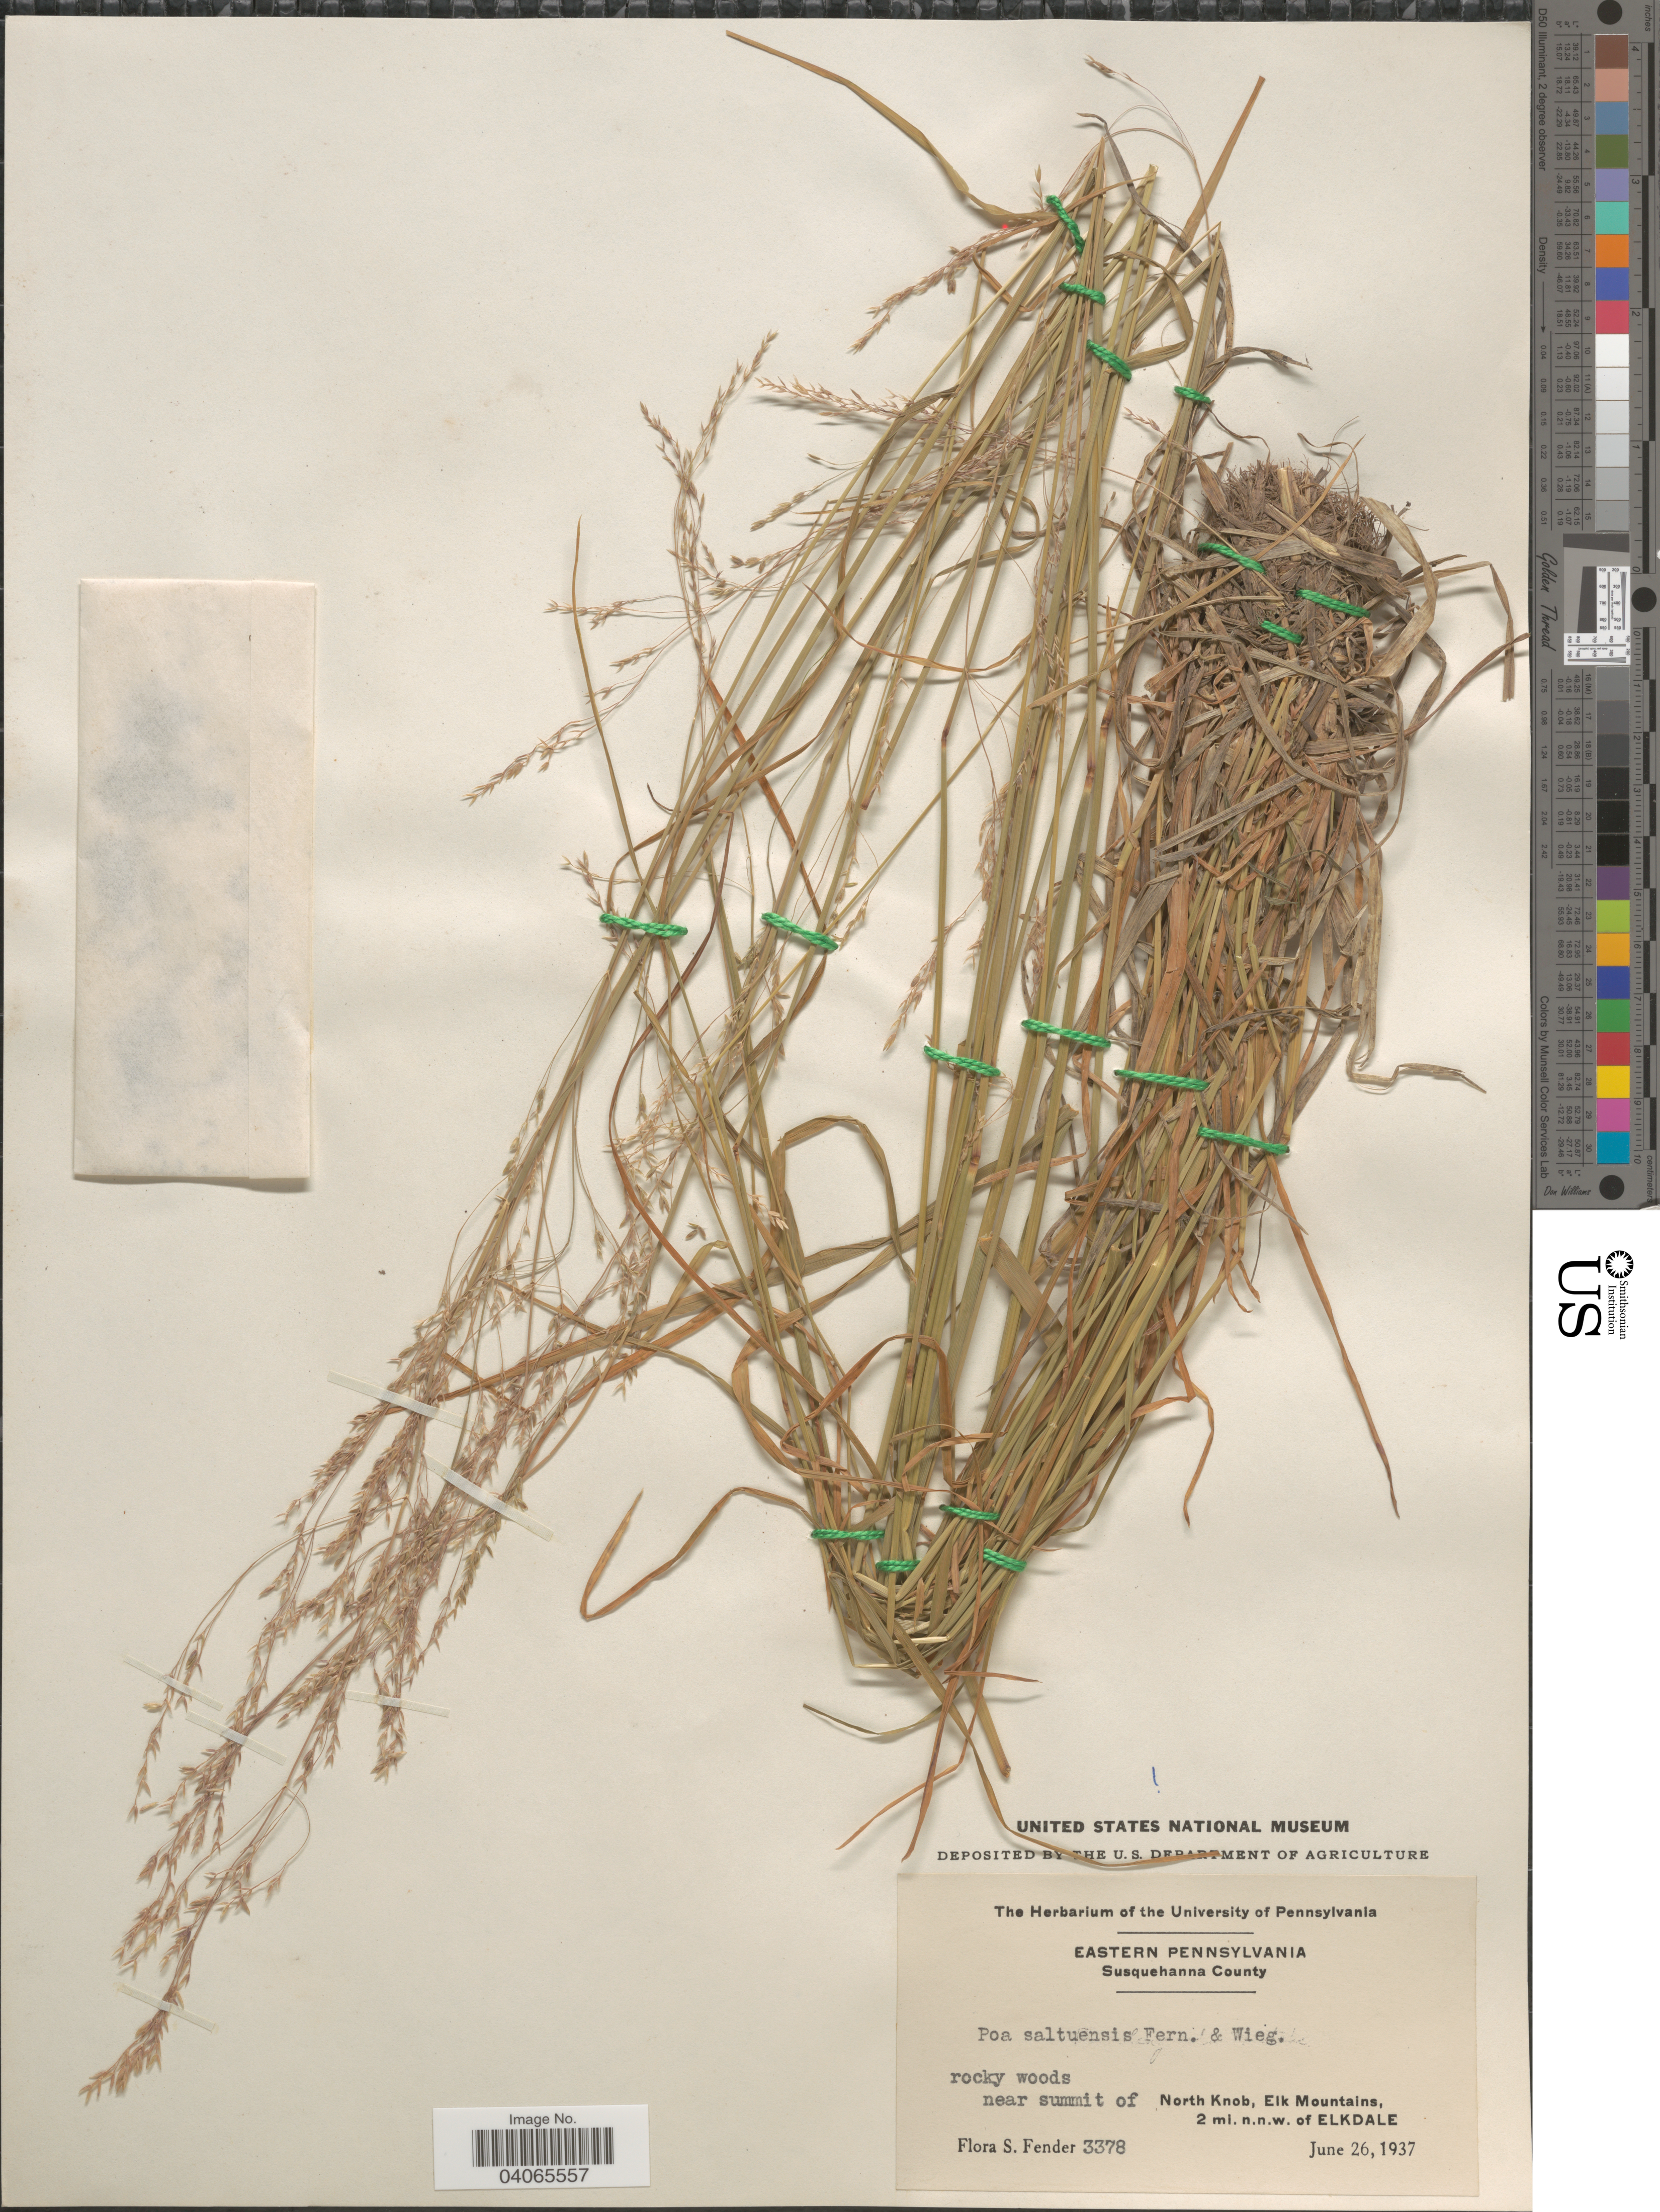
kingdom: Plantae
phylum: Tracheophyta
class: Liliopsida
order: Poales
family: Poaceae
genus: Poa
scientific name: Poa saltuensis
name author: Fernald & Wiegand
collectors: F. Fender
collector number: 3378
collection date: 1937-06-26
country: United States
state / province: Pennsylvania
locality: Eastern Pennsylvania. Susquehanna County. Near summit of North Knob, Elk Mountains, 2 mi. n.n.w. of Elkdale.